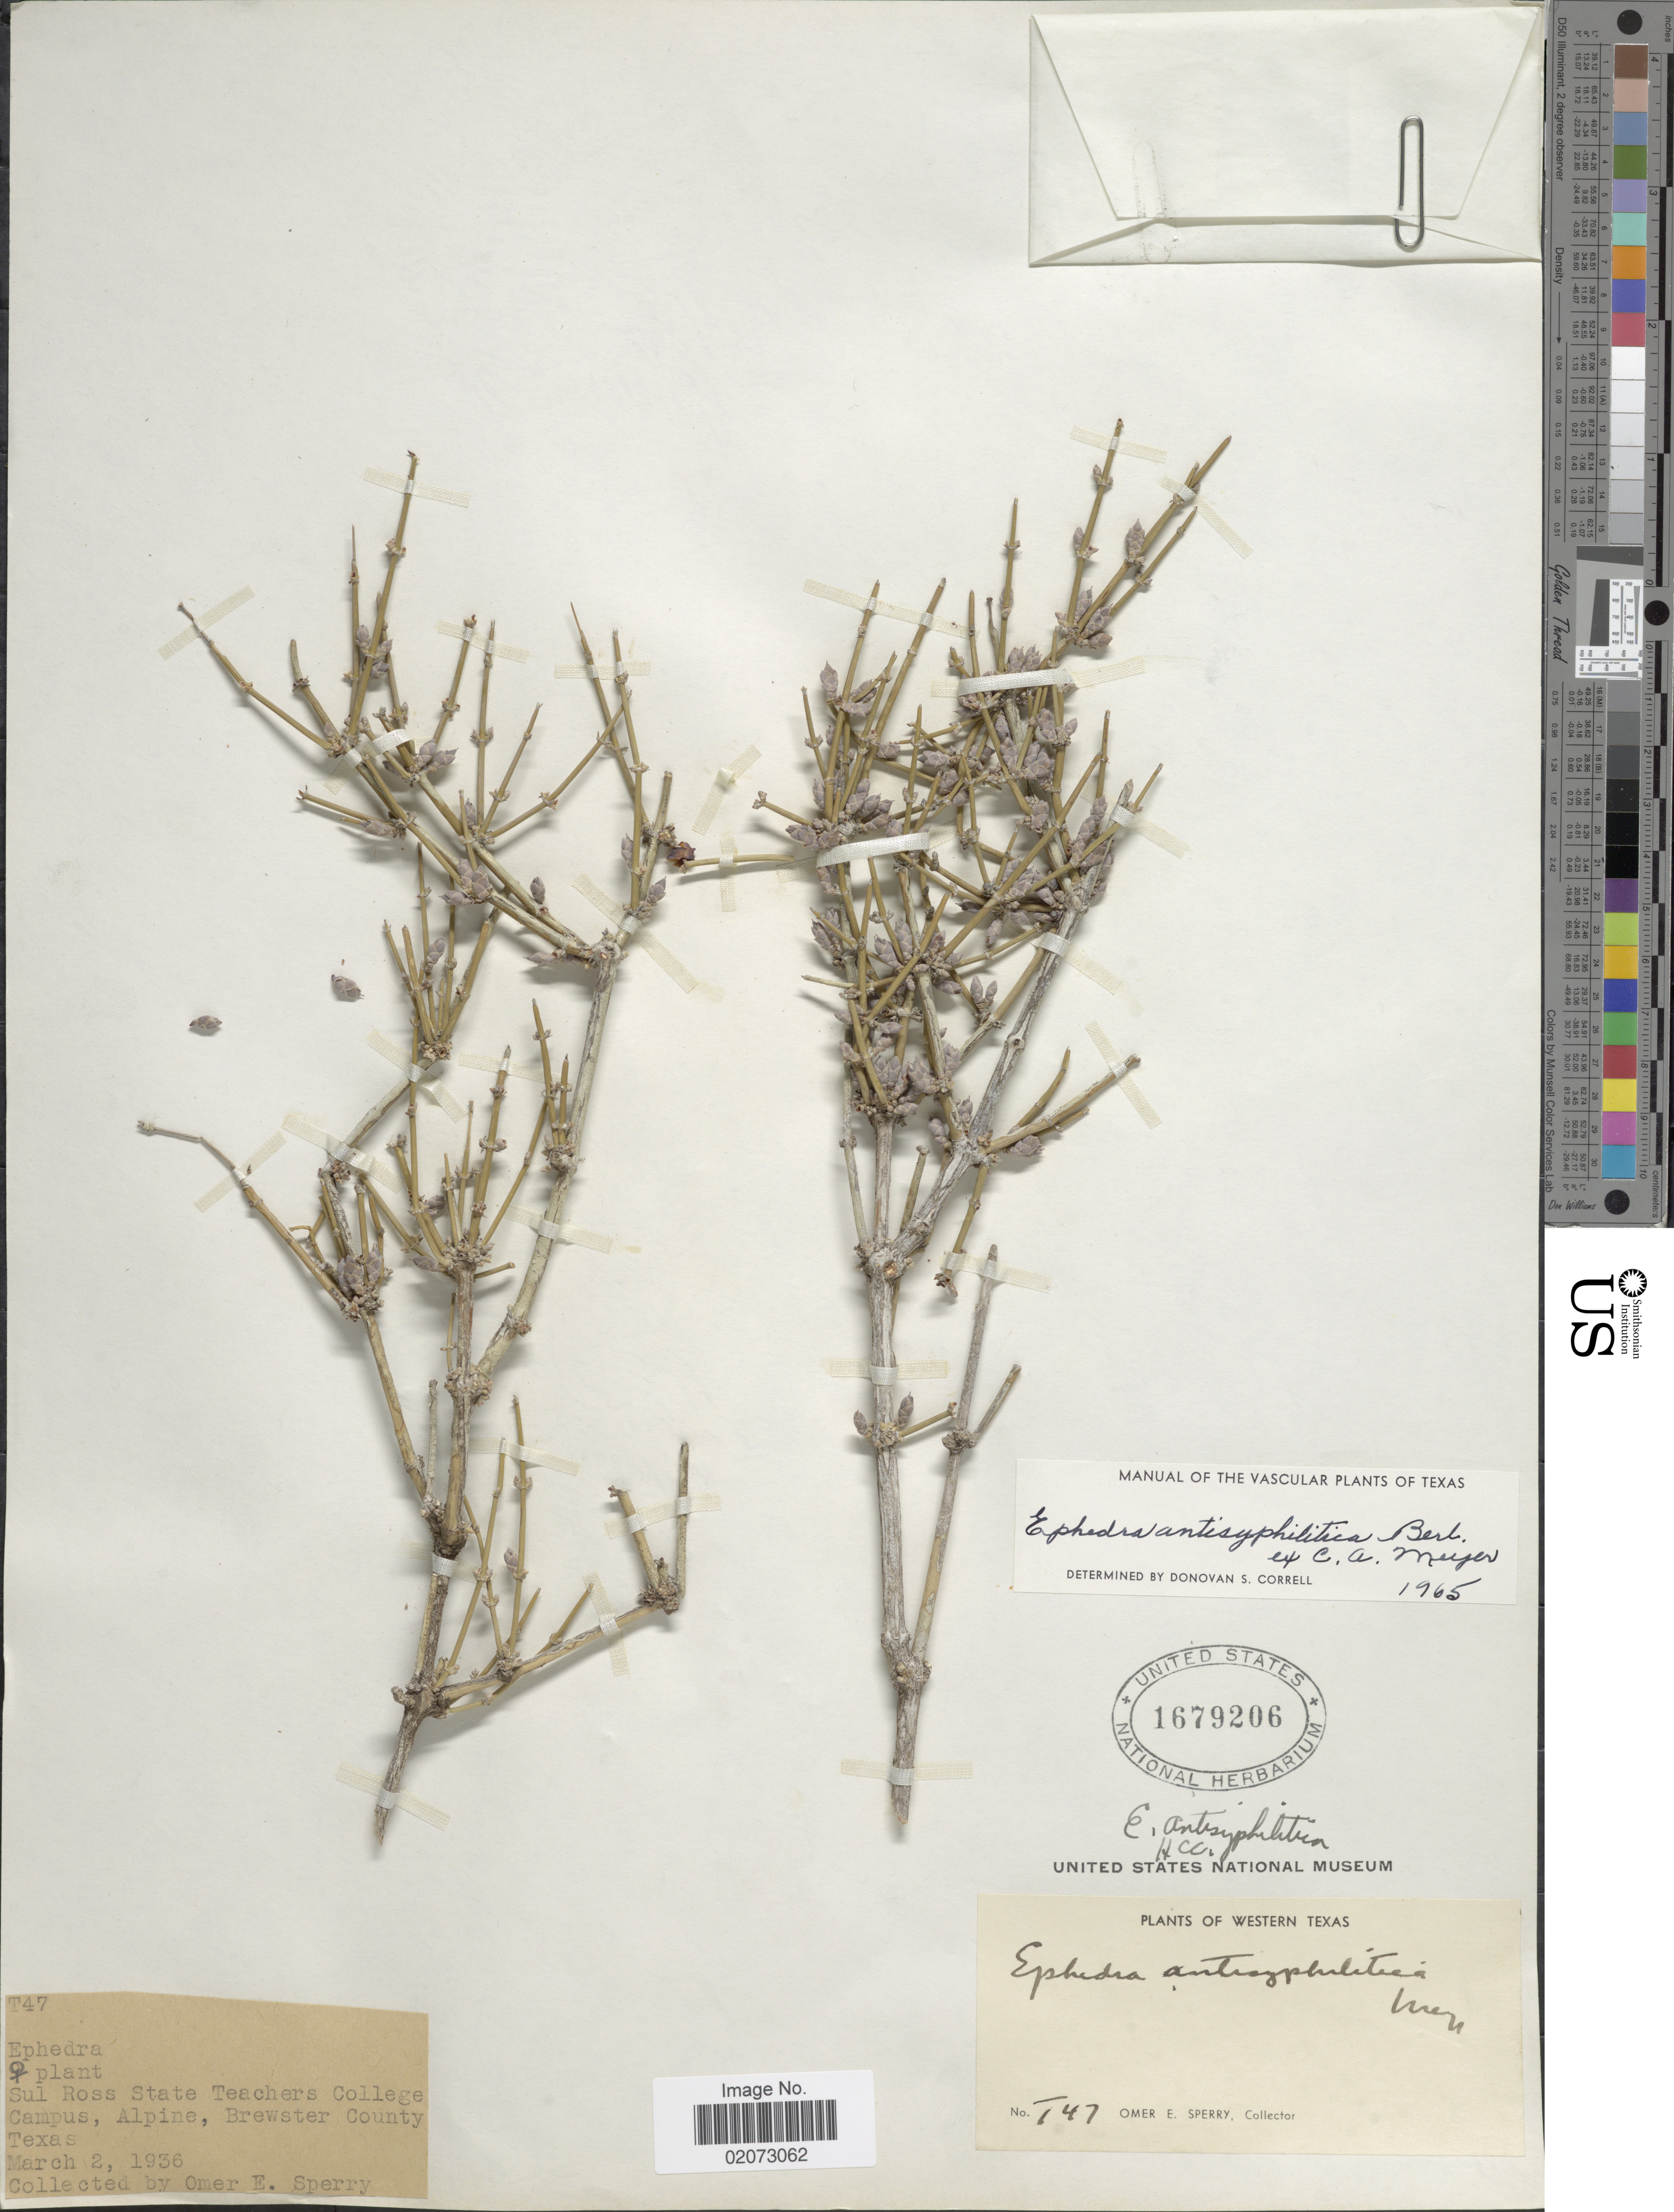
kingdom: Plantae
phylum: Tracheophyta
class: Gnetopsida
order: Ephedrales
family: Ephedraceae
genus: Ephedra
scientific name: Ephedra antisyphilitica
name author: Berland. ex C.A. Mey.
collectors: O. E. Sperry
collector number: T47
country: United States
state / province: Texas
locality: Western Texas.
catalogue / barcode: US 1679206